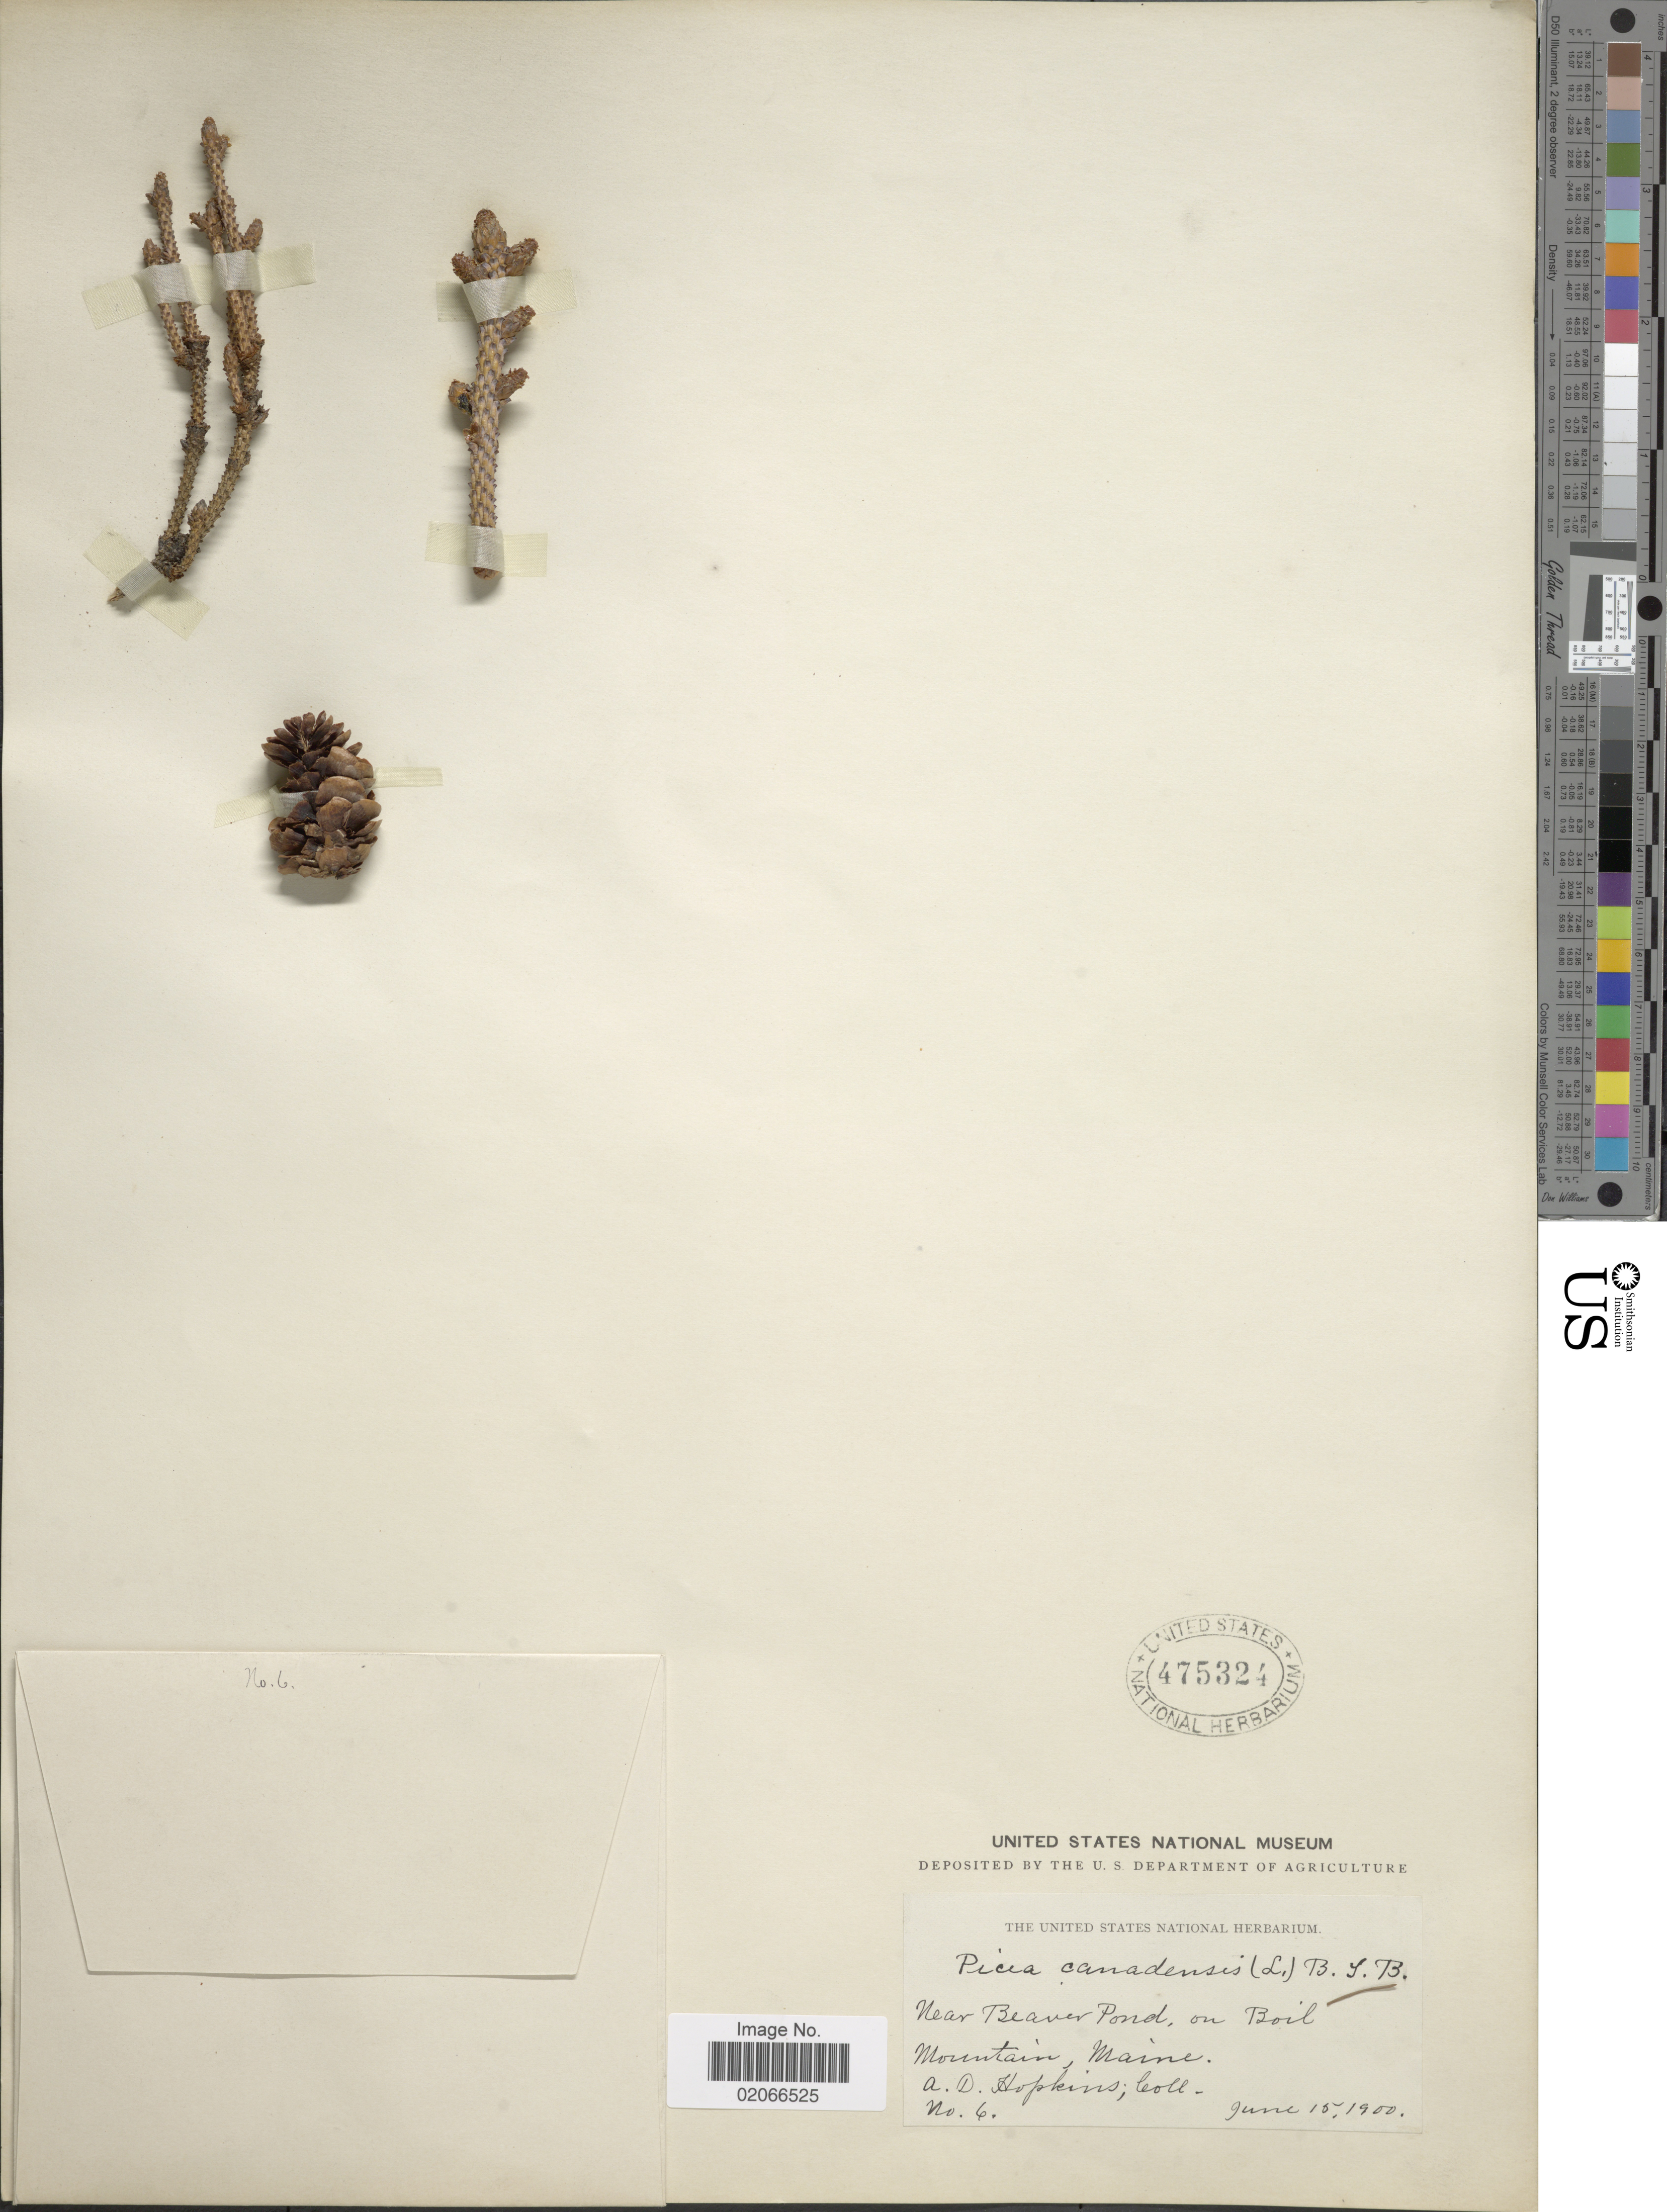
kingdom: Plantae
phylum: Tracheophyta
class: Pinopsida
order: Pinales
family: Pinaceae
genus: Picea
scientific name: Picea glauca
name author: (Moench) Voss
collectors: A. Hopkins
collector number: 6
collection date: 1900-06-15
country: United States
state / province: Maine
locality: Near Beaver Pond, on Boil Mountain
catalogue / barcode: US 475324